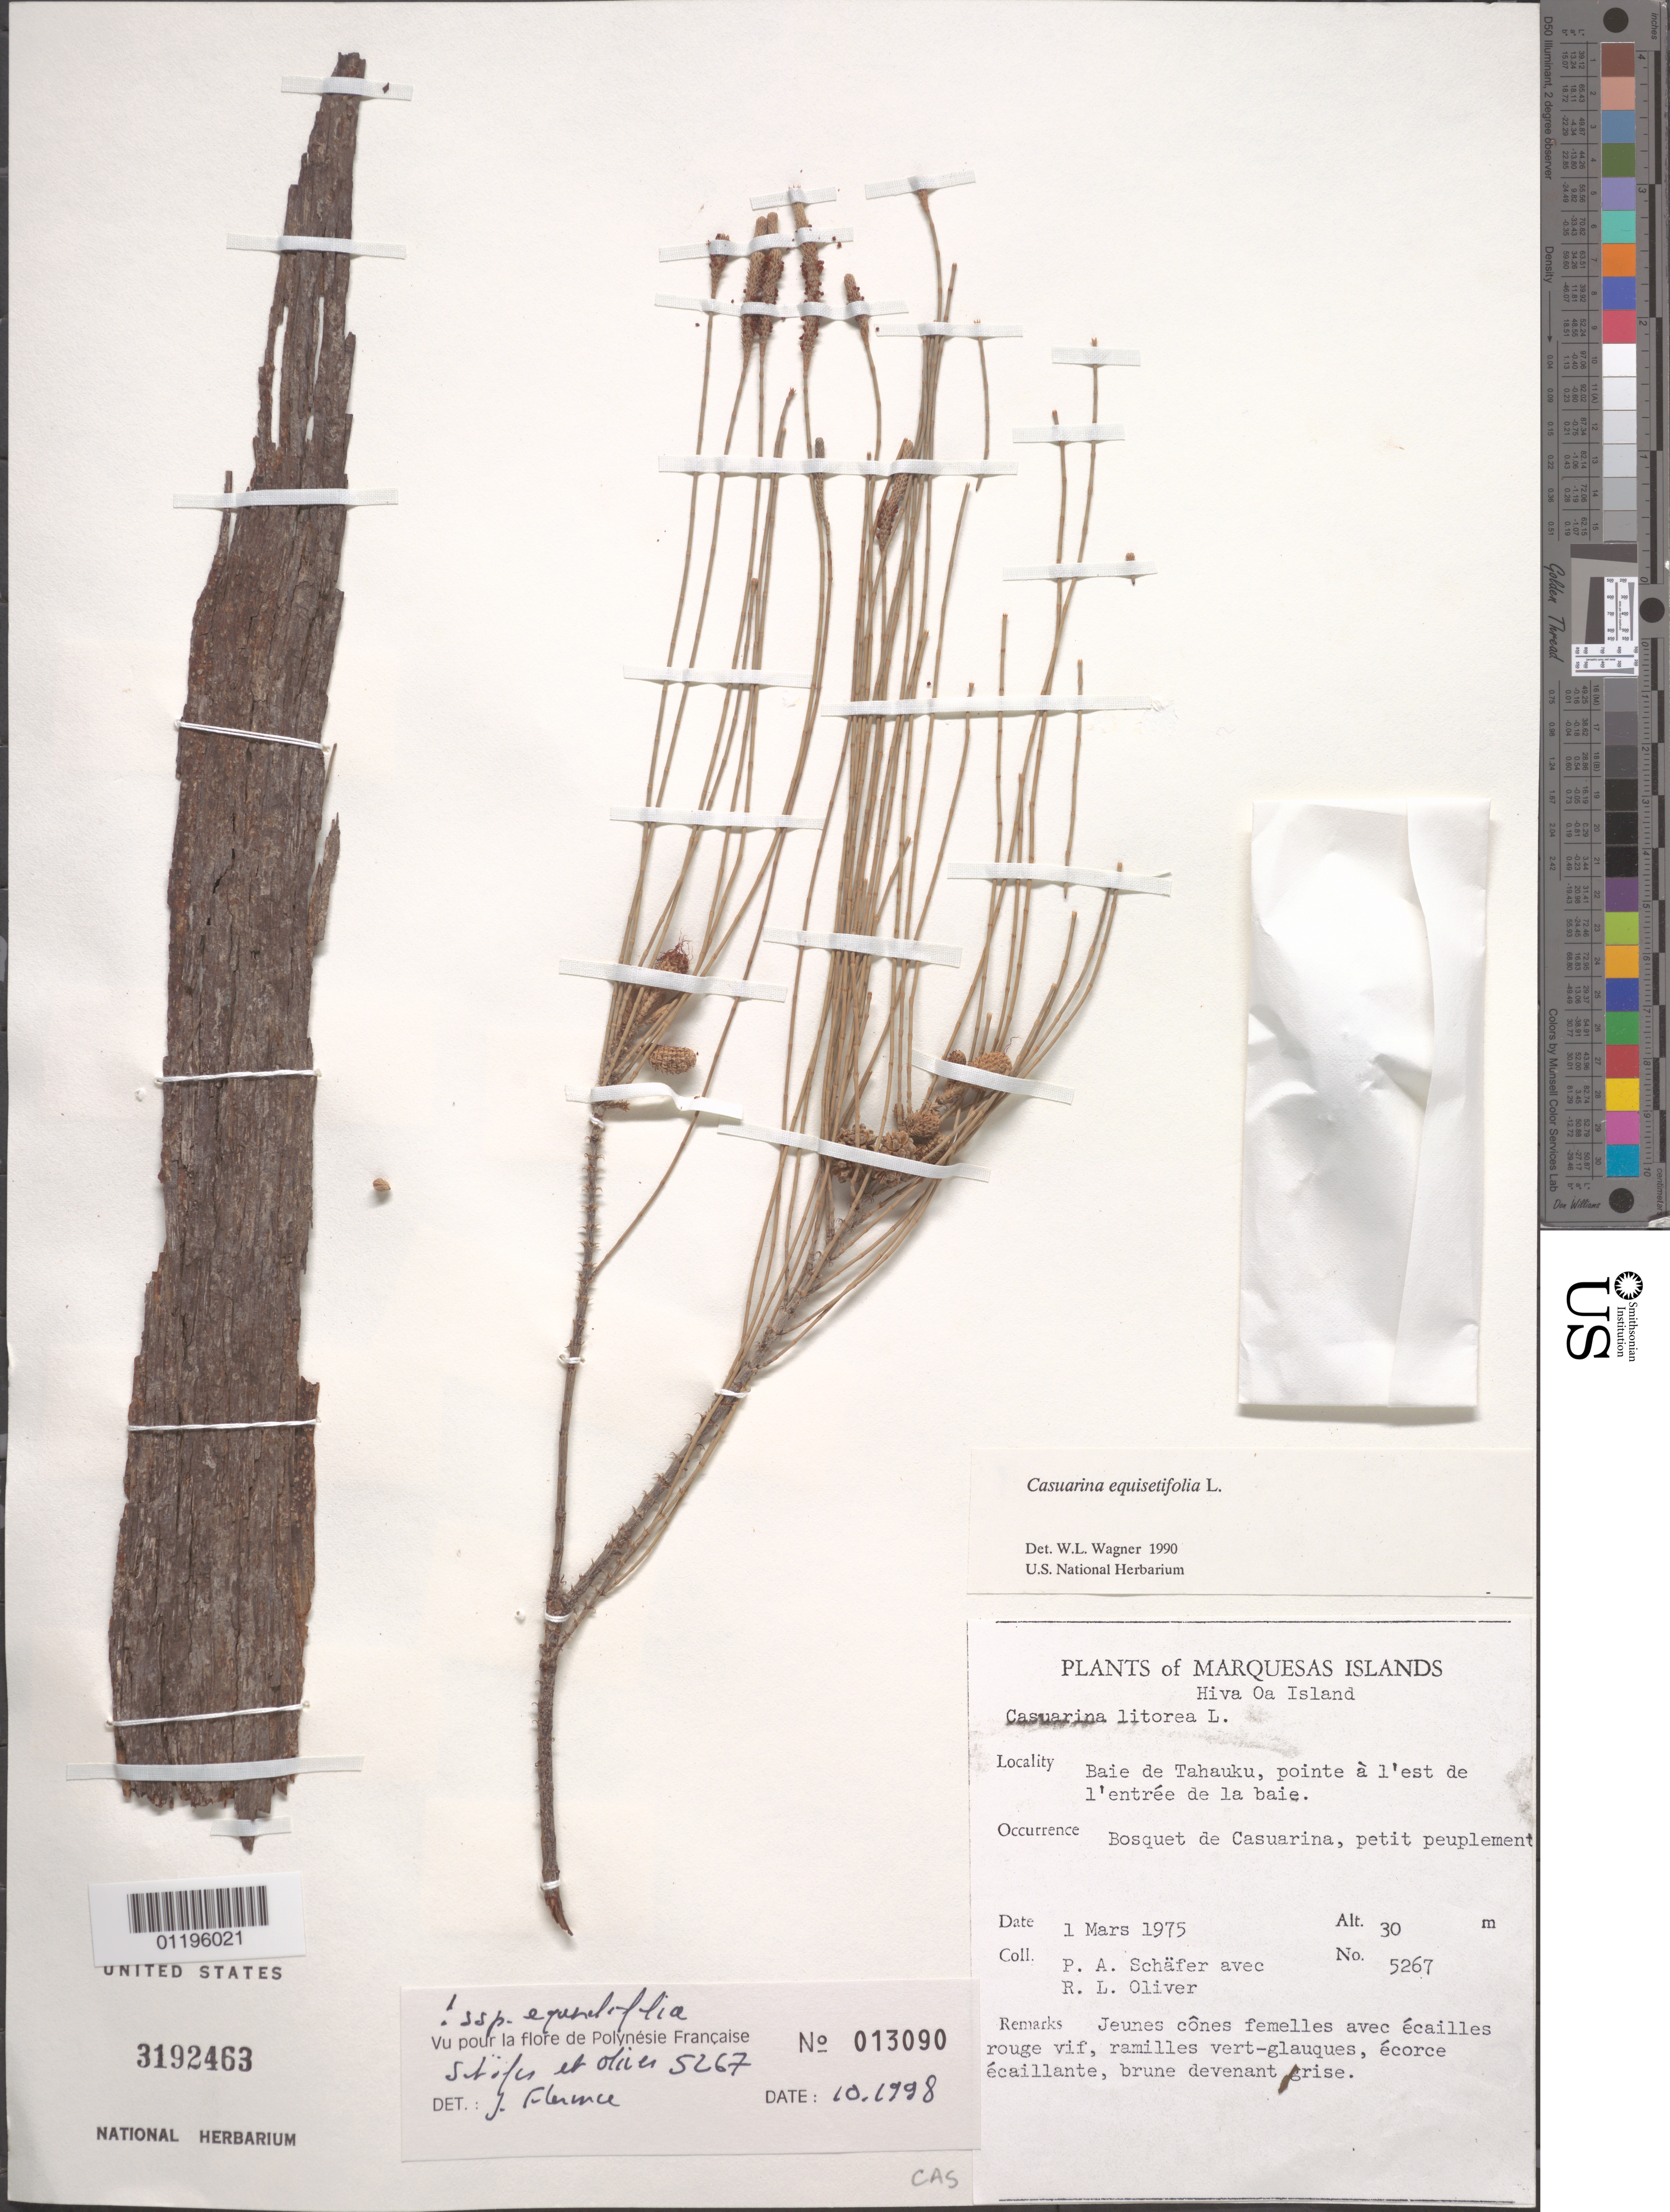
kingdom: Plantae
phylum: Tracheophyta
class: Magnoliopsida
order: Fagales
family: Casuarinaceae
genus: Casuarina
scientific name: Casuarina equisetifolia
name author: L.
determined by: Wagner, W. L., (BOT), Smithsonian Institution - National Museum of Natural History (UNITED STATES)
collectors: P. A. Schäfer & R. L. Oliver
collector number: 5267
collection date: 1975-03-01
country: French Polynesia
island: Hiva Oa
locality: Baie de Tahauku, pointe á l'est de l'entrée de la baie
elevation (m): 30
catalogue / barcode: US 3192463